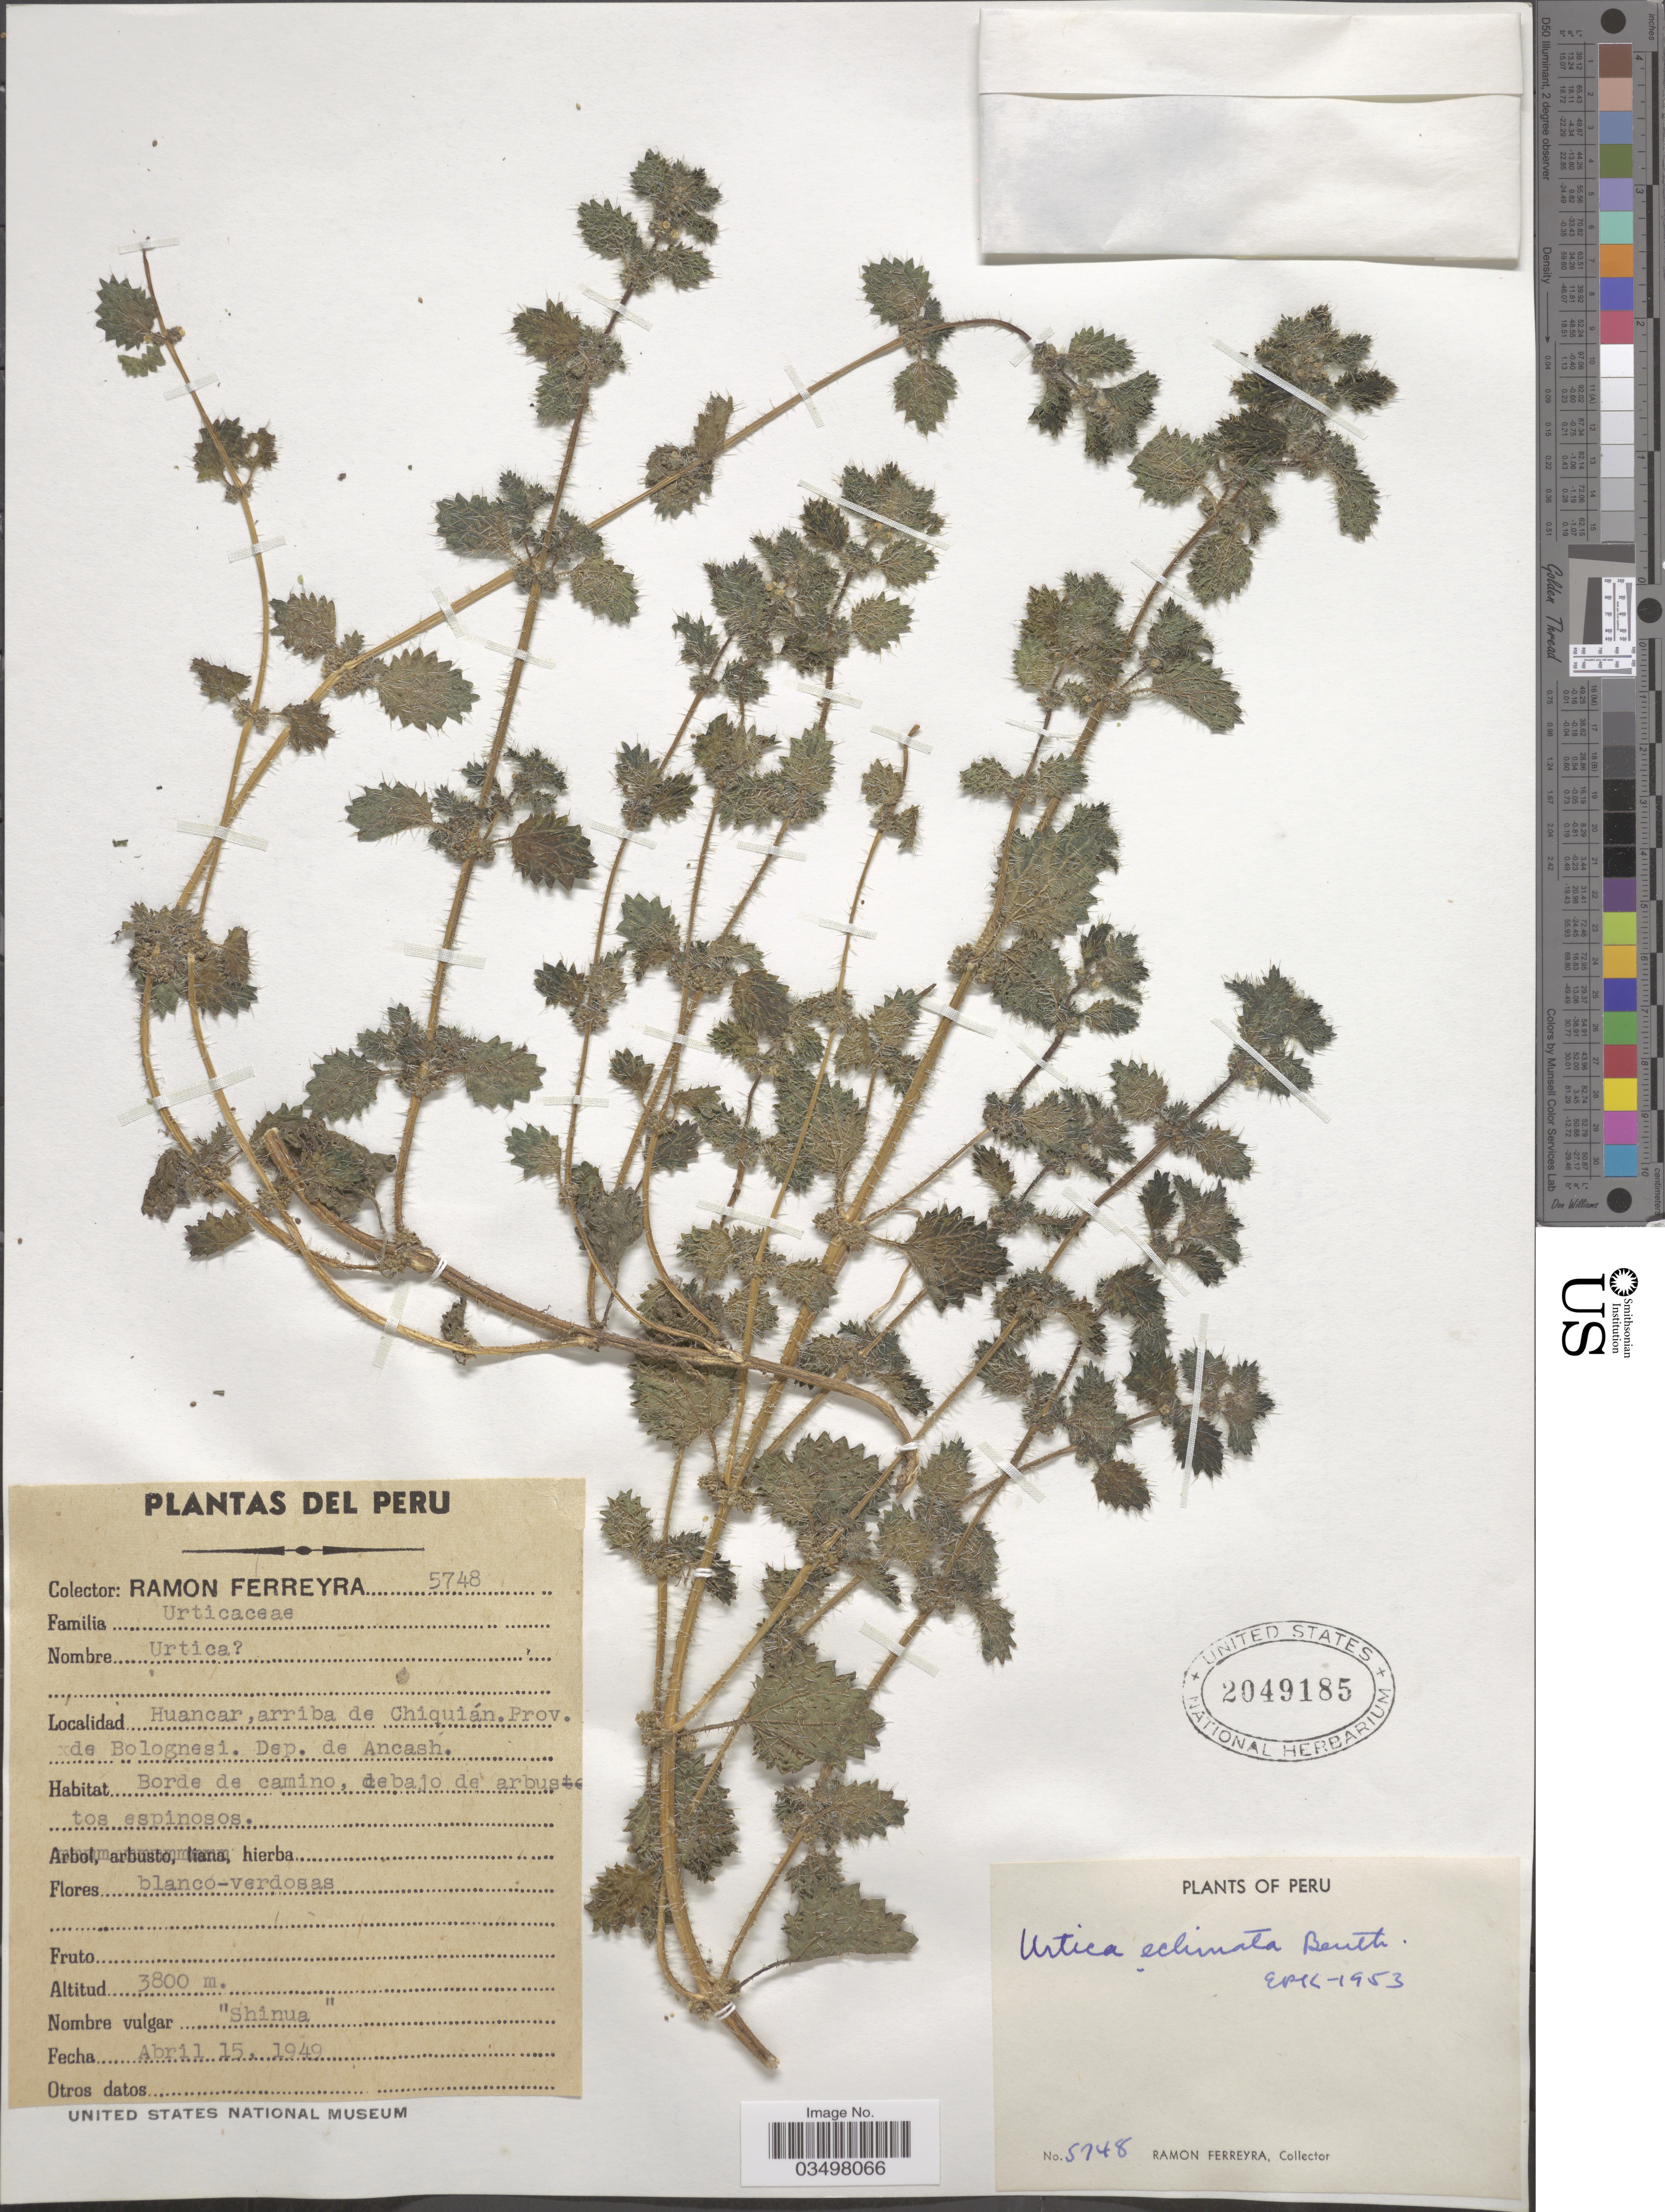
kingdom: Plantae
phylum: Tracheophyta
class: Magnoliopsida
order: Rosales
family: Urticaceae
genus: Urtica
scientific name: Urtica echinata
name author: Benth.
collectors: R. A. Ferreyra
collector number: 5748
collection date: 1949-04-15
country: Peru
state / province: Ancash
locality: Huancar, arriba de Chiquián. Prov. de Bolognesi. Dep. de Ancash.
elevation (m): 3800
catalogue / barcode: US 2049185